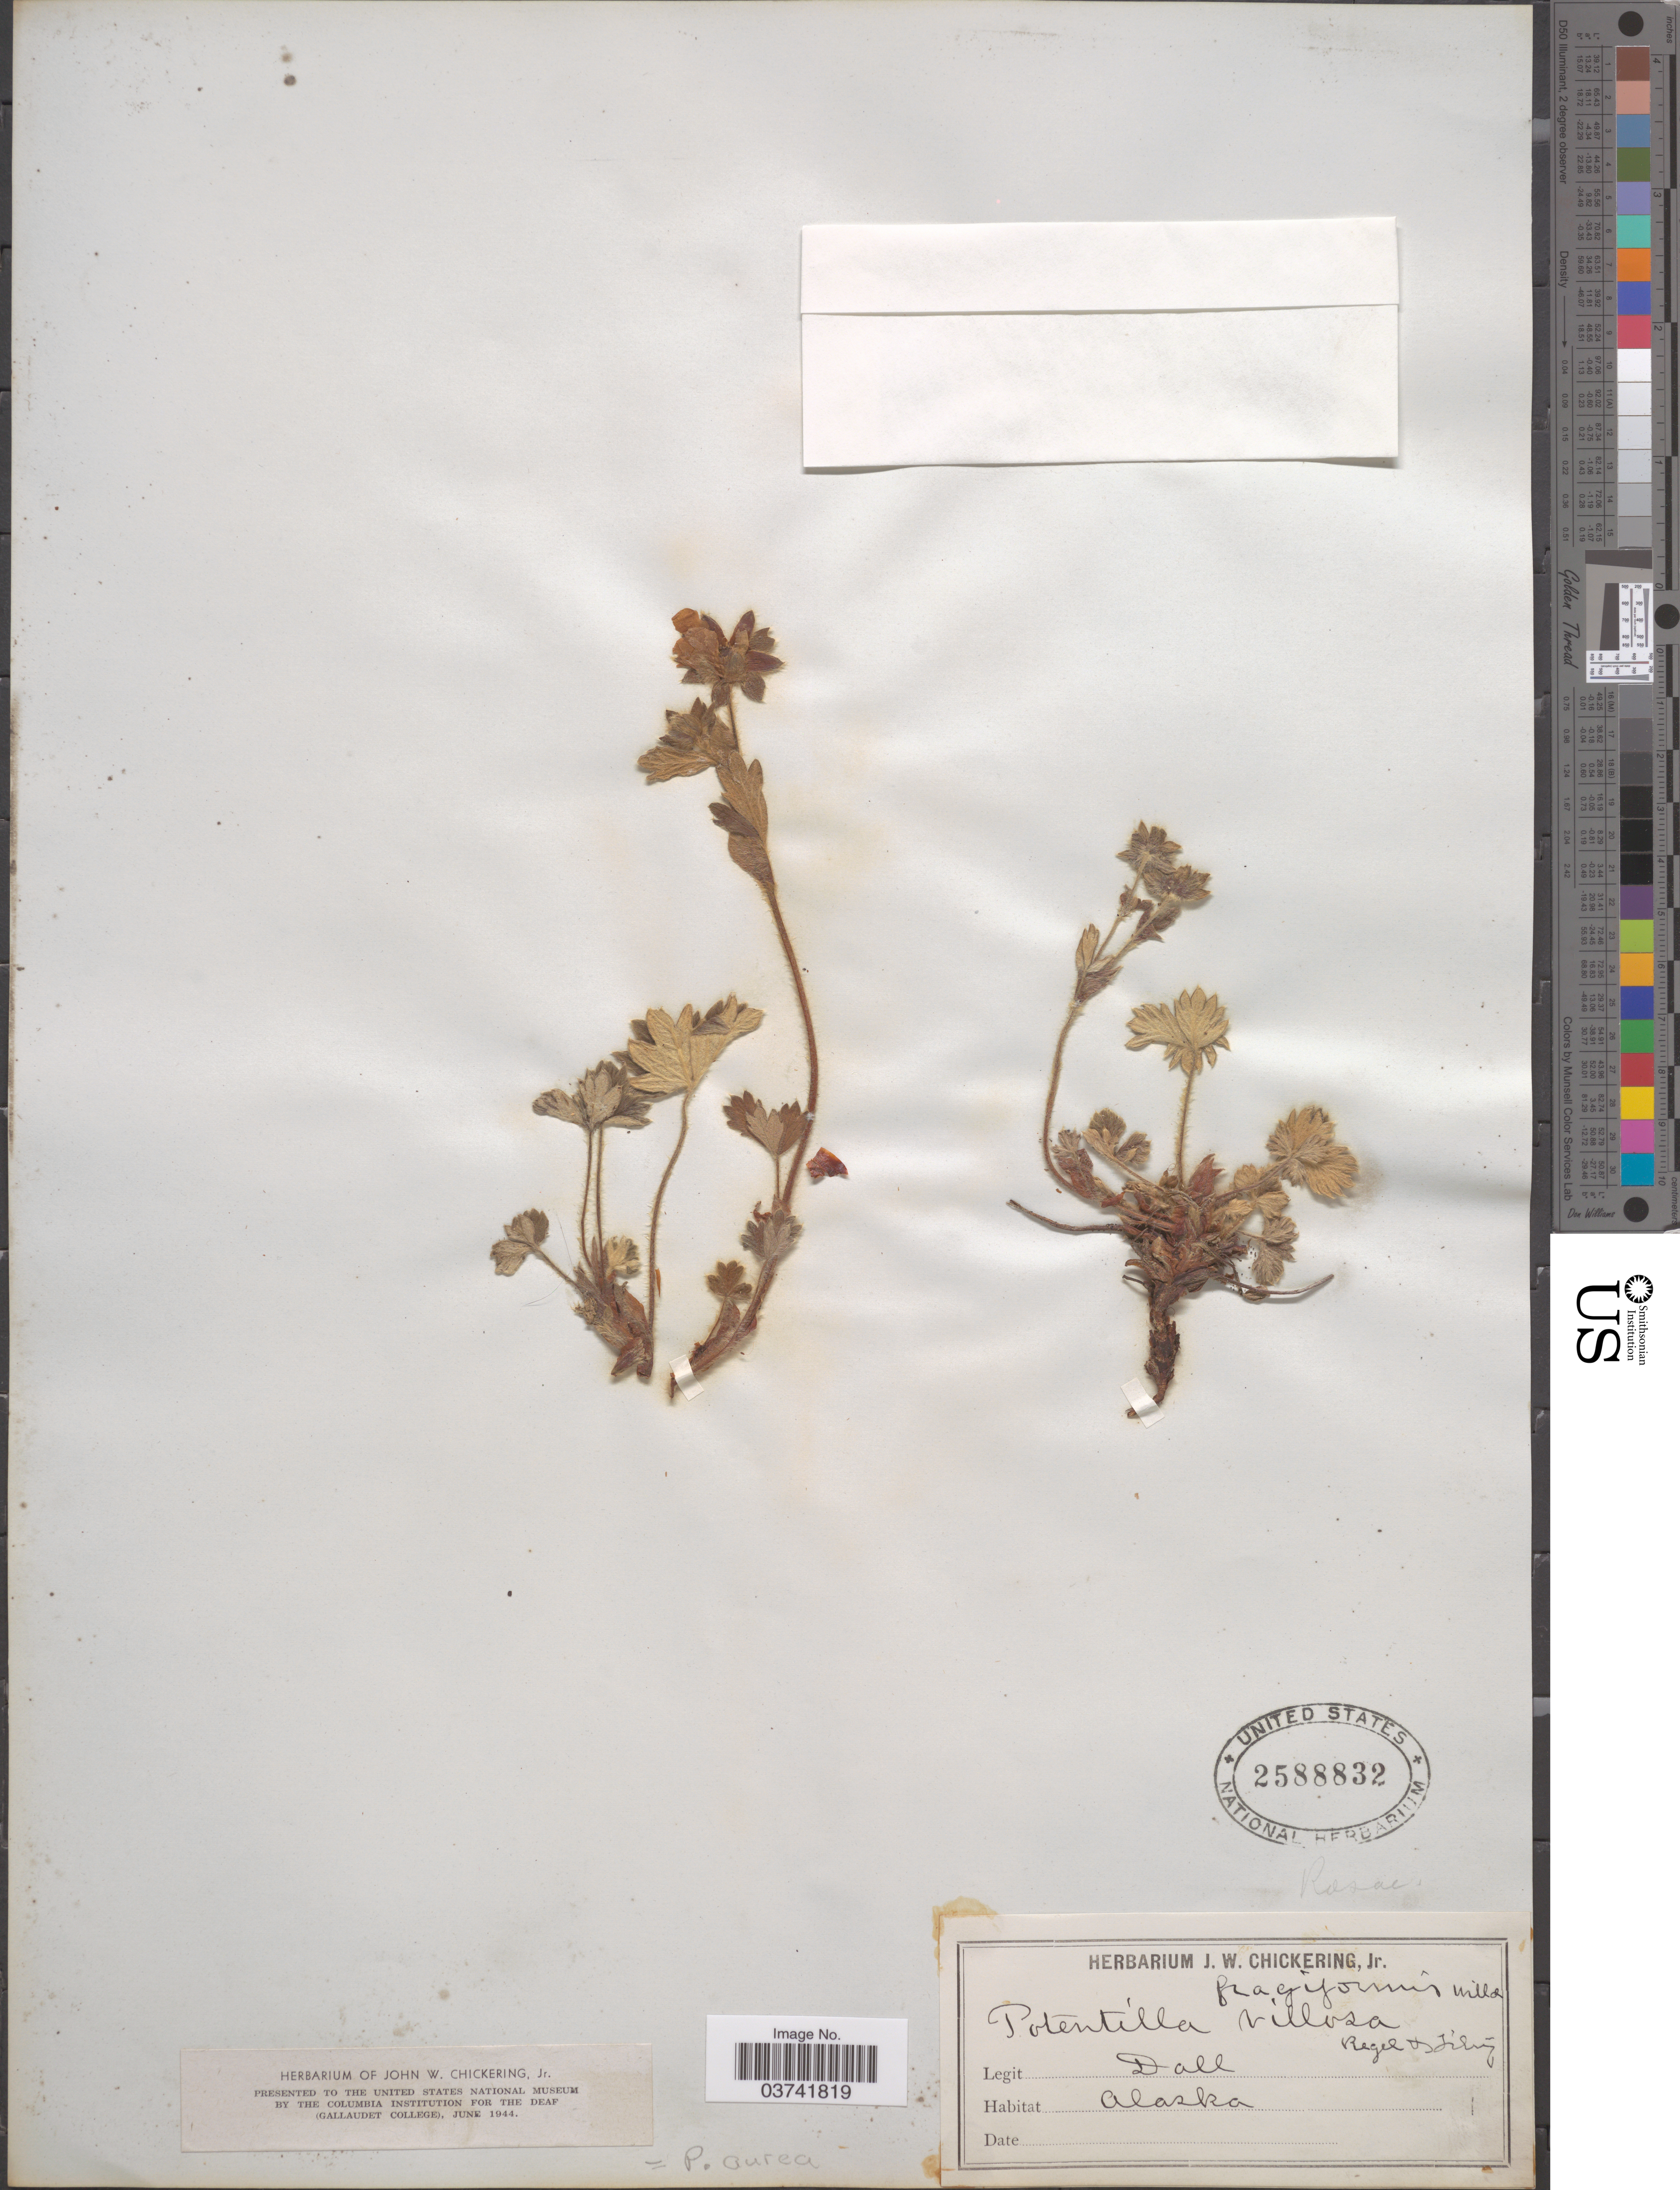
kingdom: Plantae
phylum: Tracheophyta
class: Magnoliopsida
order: Rosales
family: Rosaceae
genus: Potentilla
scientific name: Potentilla villosa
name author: Pall. ex Pursh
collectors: -. Dall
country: United States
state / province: Alaska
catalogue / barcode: US 2588832